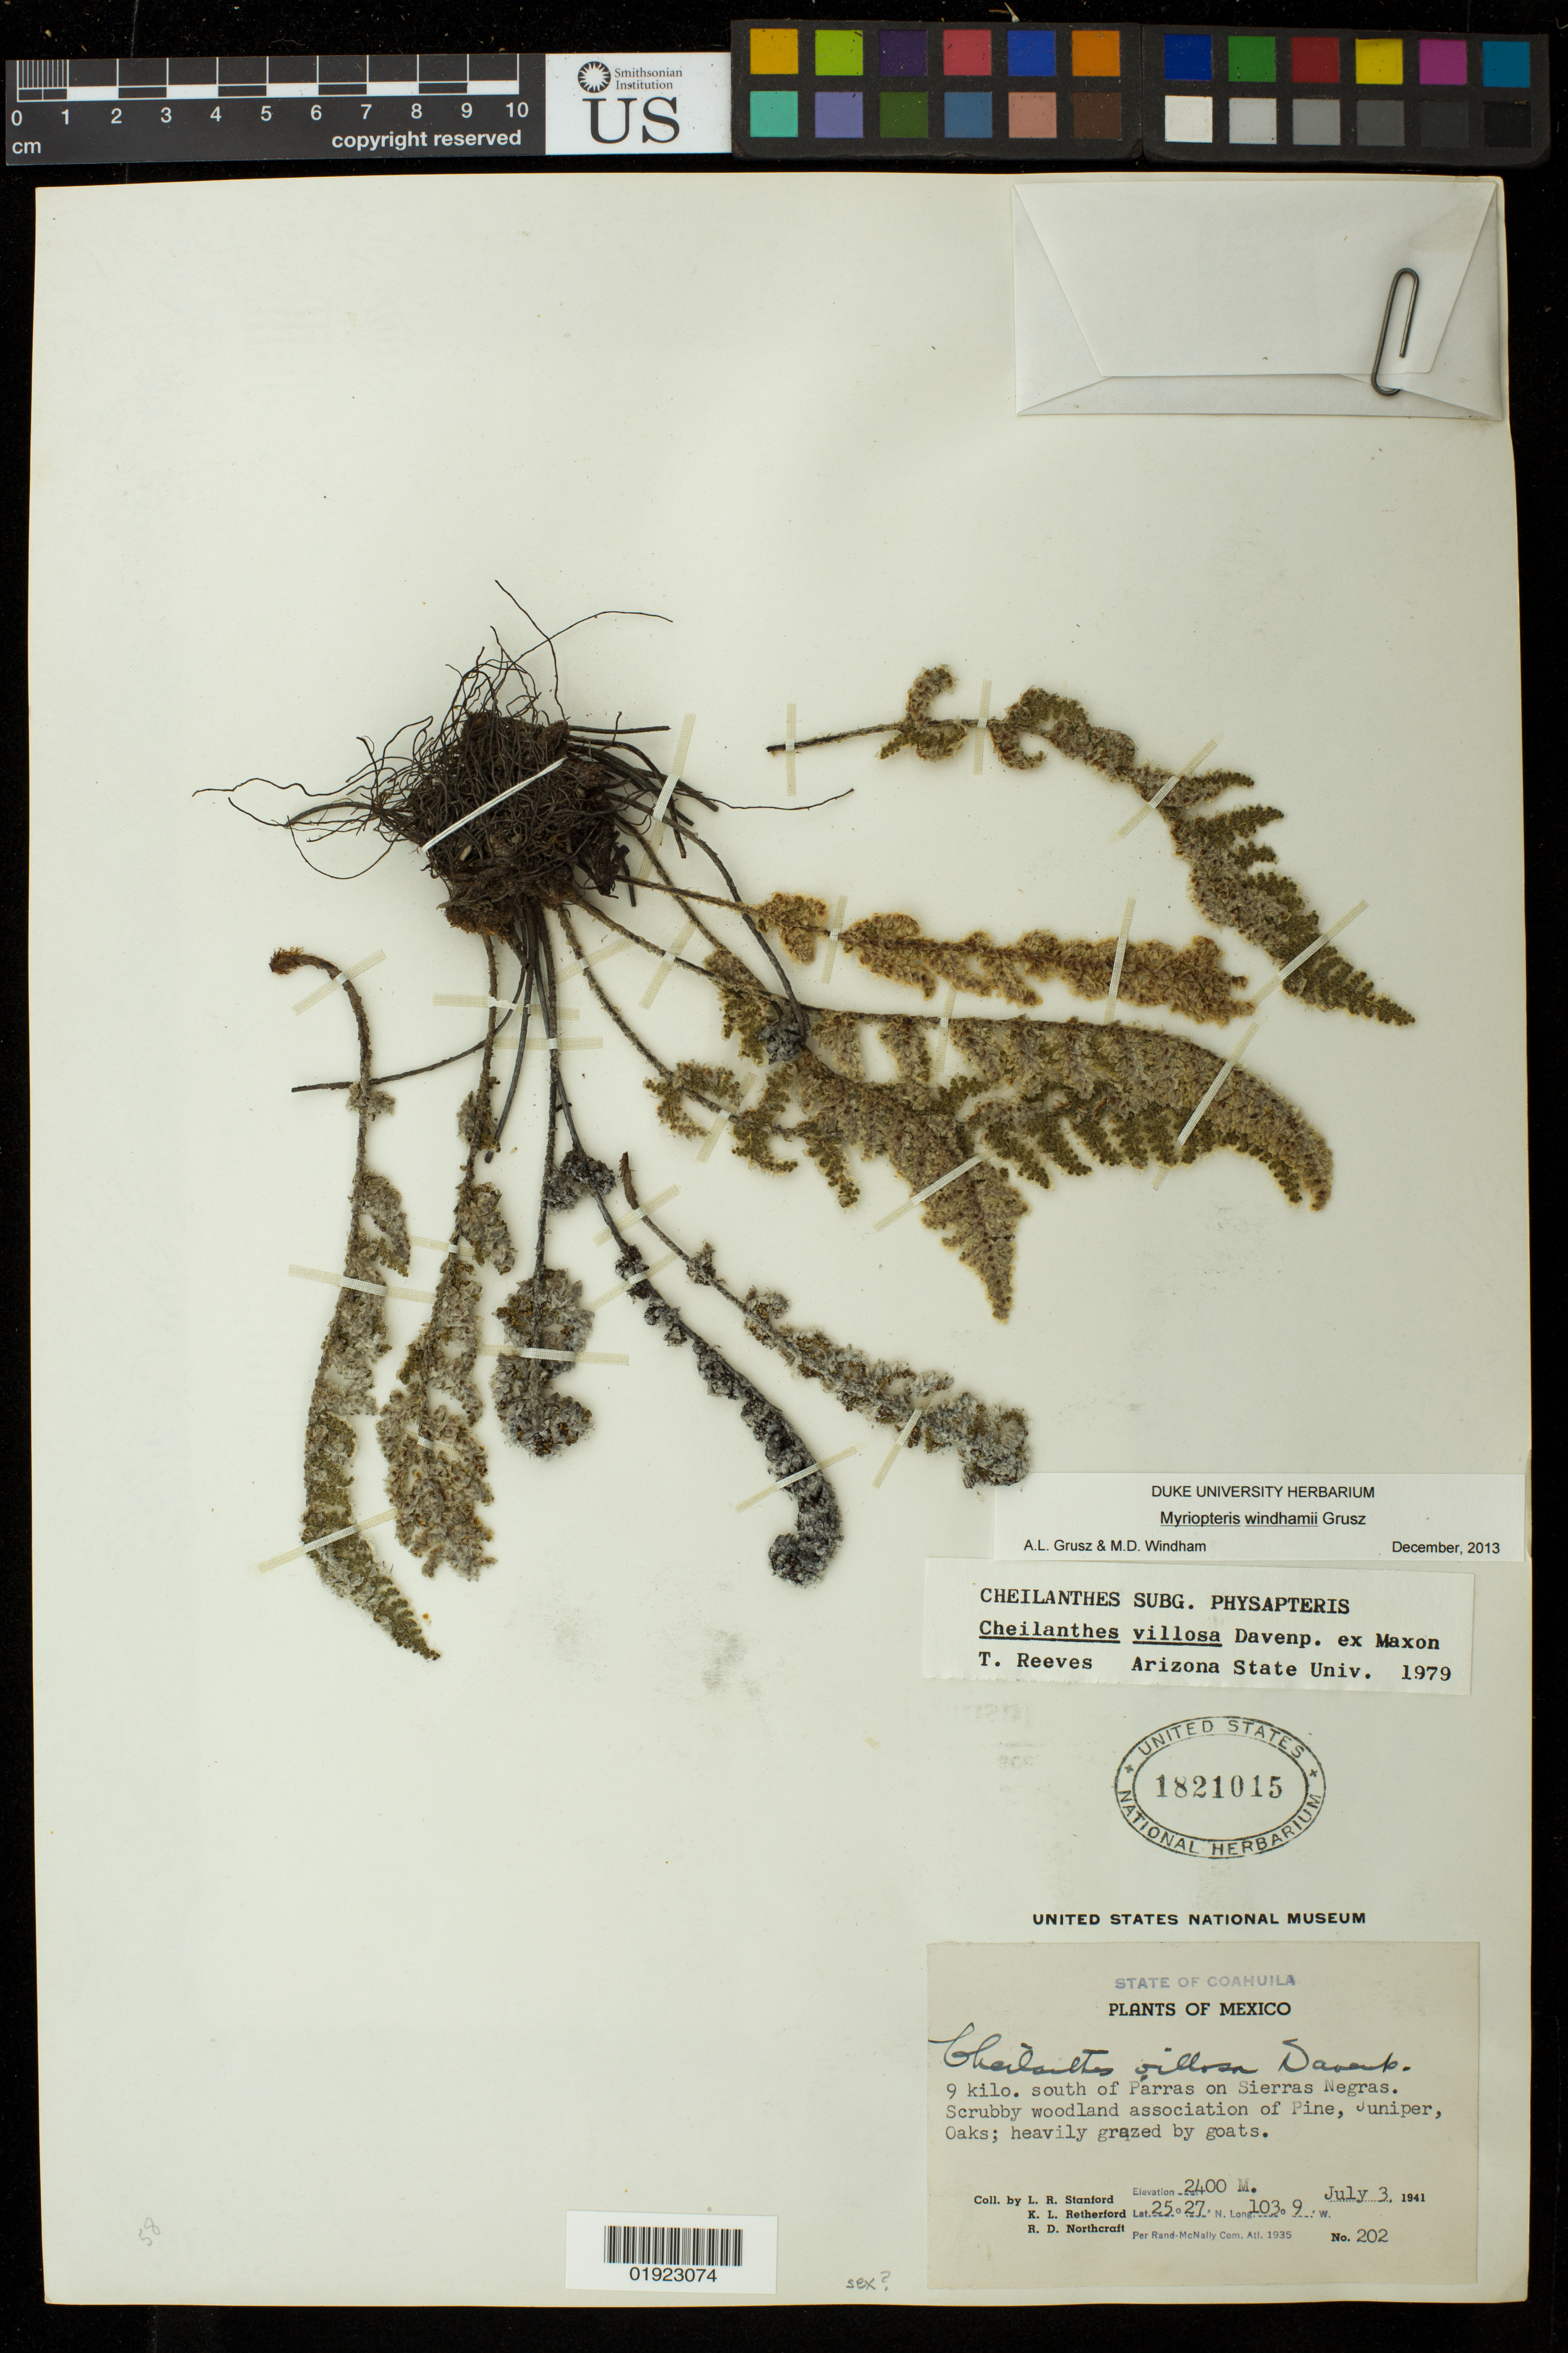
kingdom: Plantae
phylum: Tracheophyta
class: Polypodiopsida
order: Polypodiales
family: Pteridaceae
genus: Myriopteris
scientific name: Myriopteris windhamii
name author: Grusz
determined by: Grusz, A. L.; Windham, M. D.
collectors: L. R. Stanford, K. Retherford & R. Northcraft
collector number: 202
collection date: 1941-07-03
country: Mexico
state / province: Coahuila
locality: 9 kilo. south of Parras on Sierras NEgras.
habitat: Scrubby woodland association of Pine, Juniper, Oaks; heavily grazed by goats.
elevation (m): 2400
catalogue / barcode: US 1821015